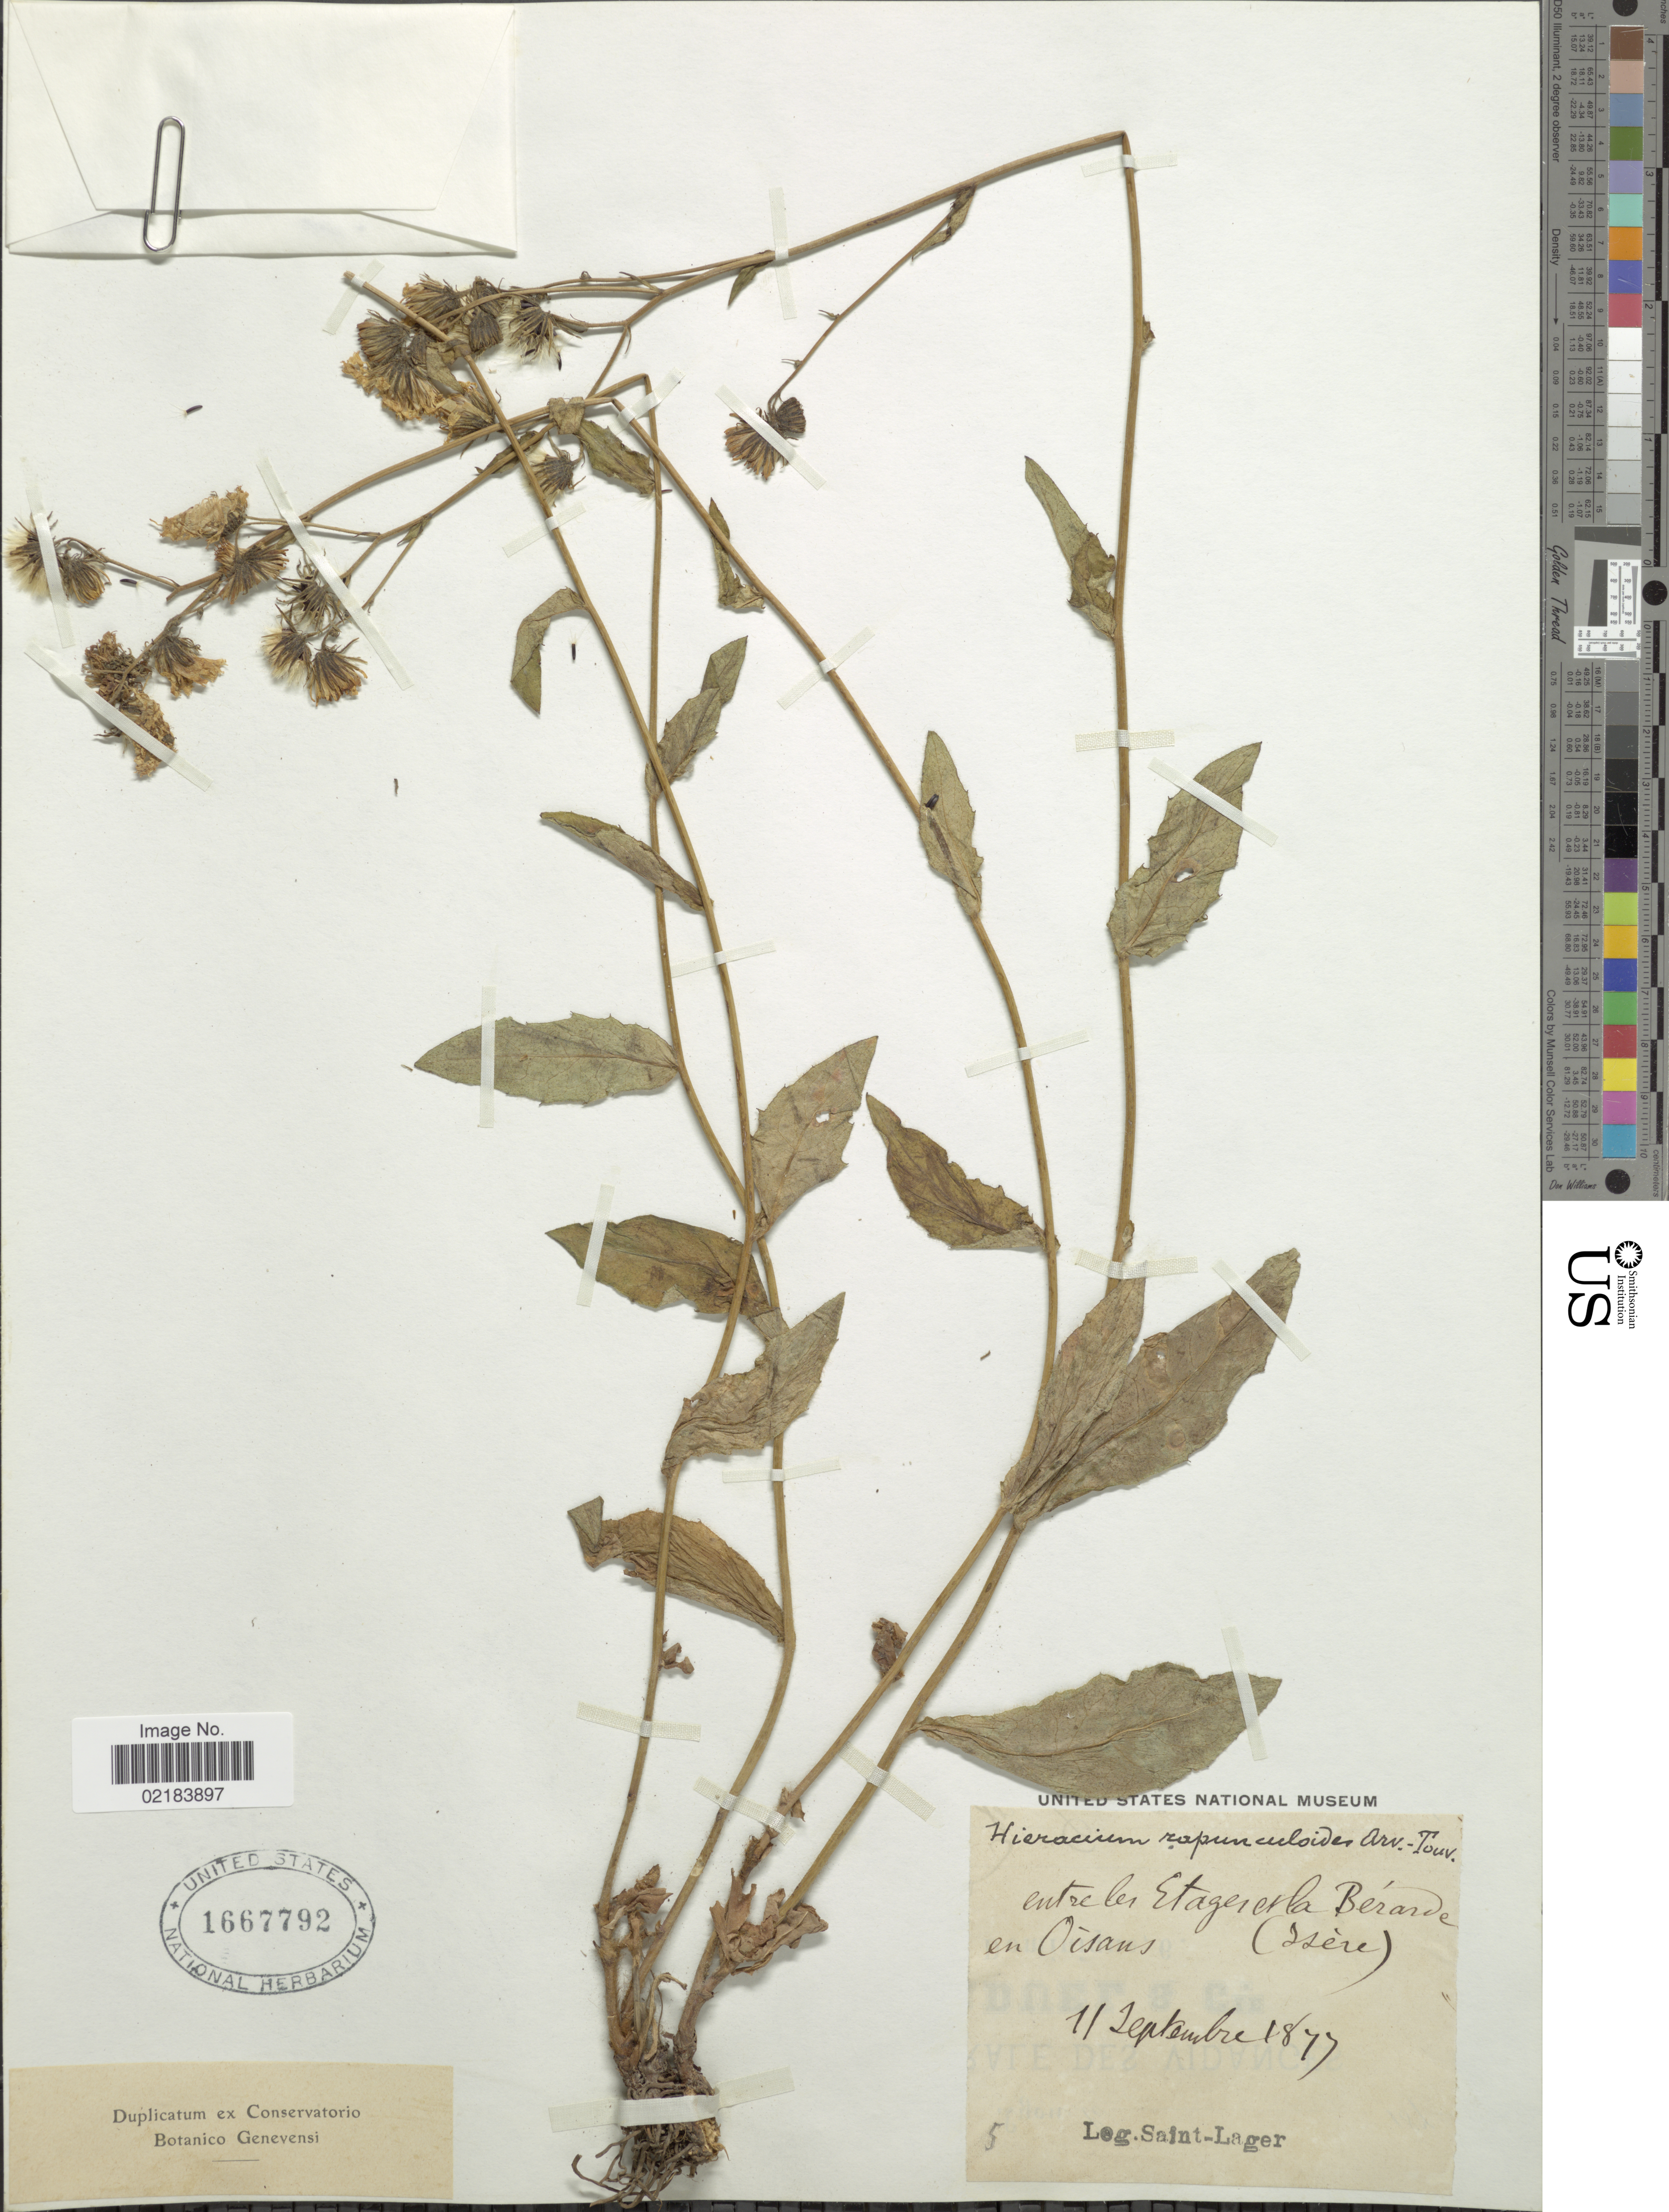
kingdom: Plantae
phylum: Tracheophyta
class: Magnoliopsida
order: Asterales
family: Asteraceae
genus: Hieracium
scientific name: Hieracium rapunculoides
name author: Arvet-Touvet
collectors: Saint-Lager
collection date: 1877-09-11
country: France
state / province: Auvergne-Rhône-Alpes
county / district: Isère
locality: Entre les Estegererla Berarde en Oisans (Isere) [interpreted]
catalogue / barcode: US 1667792